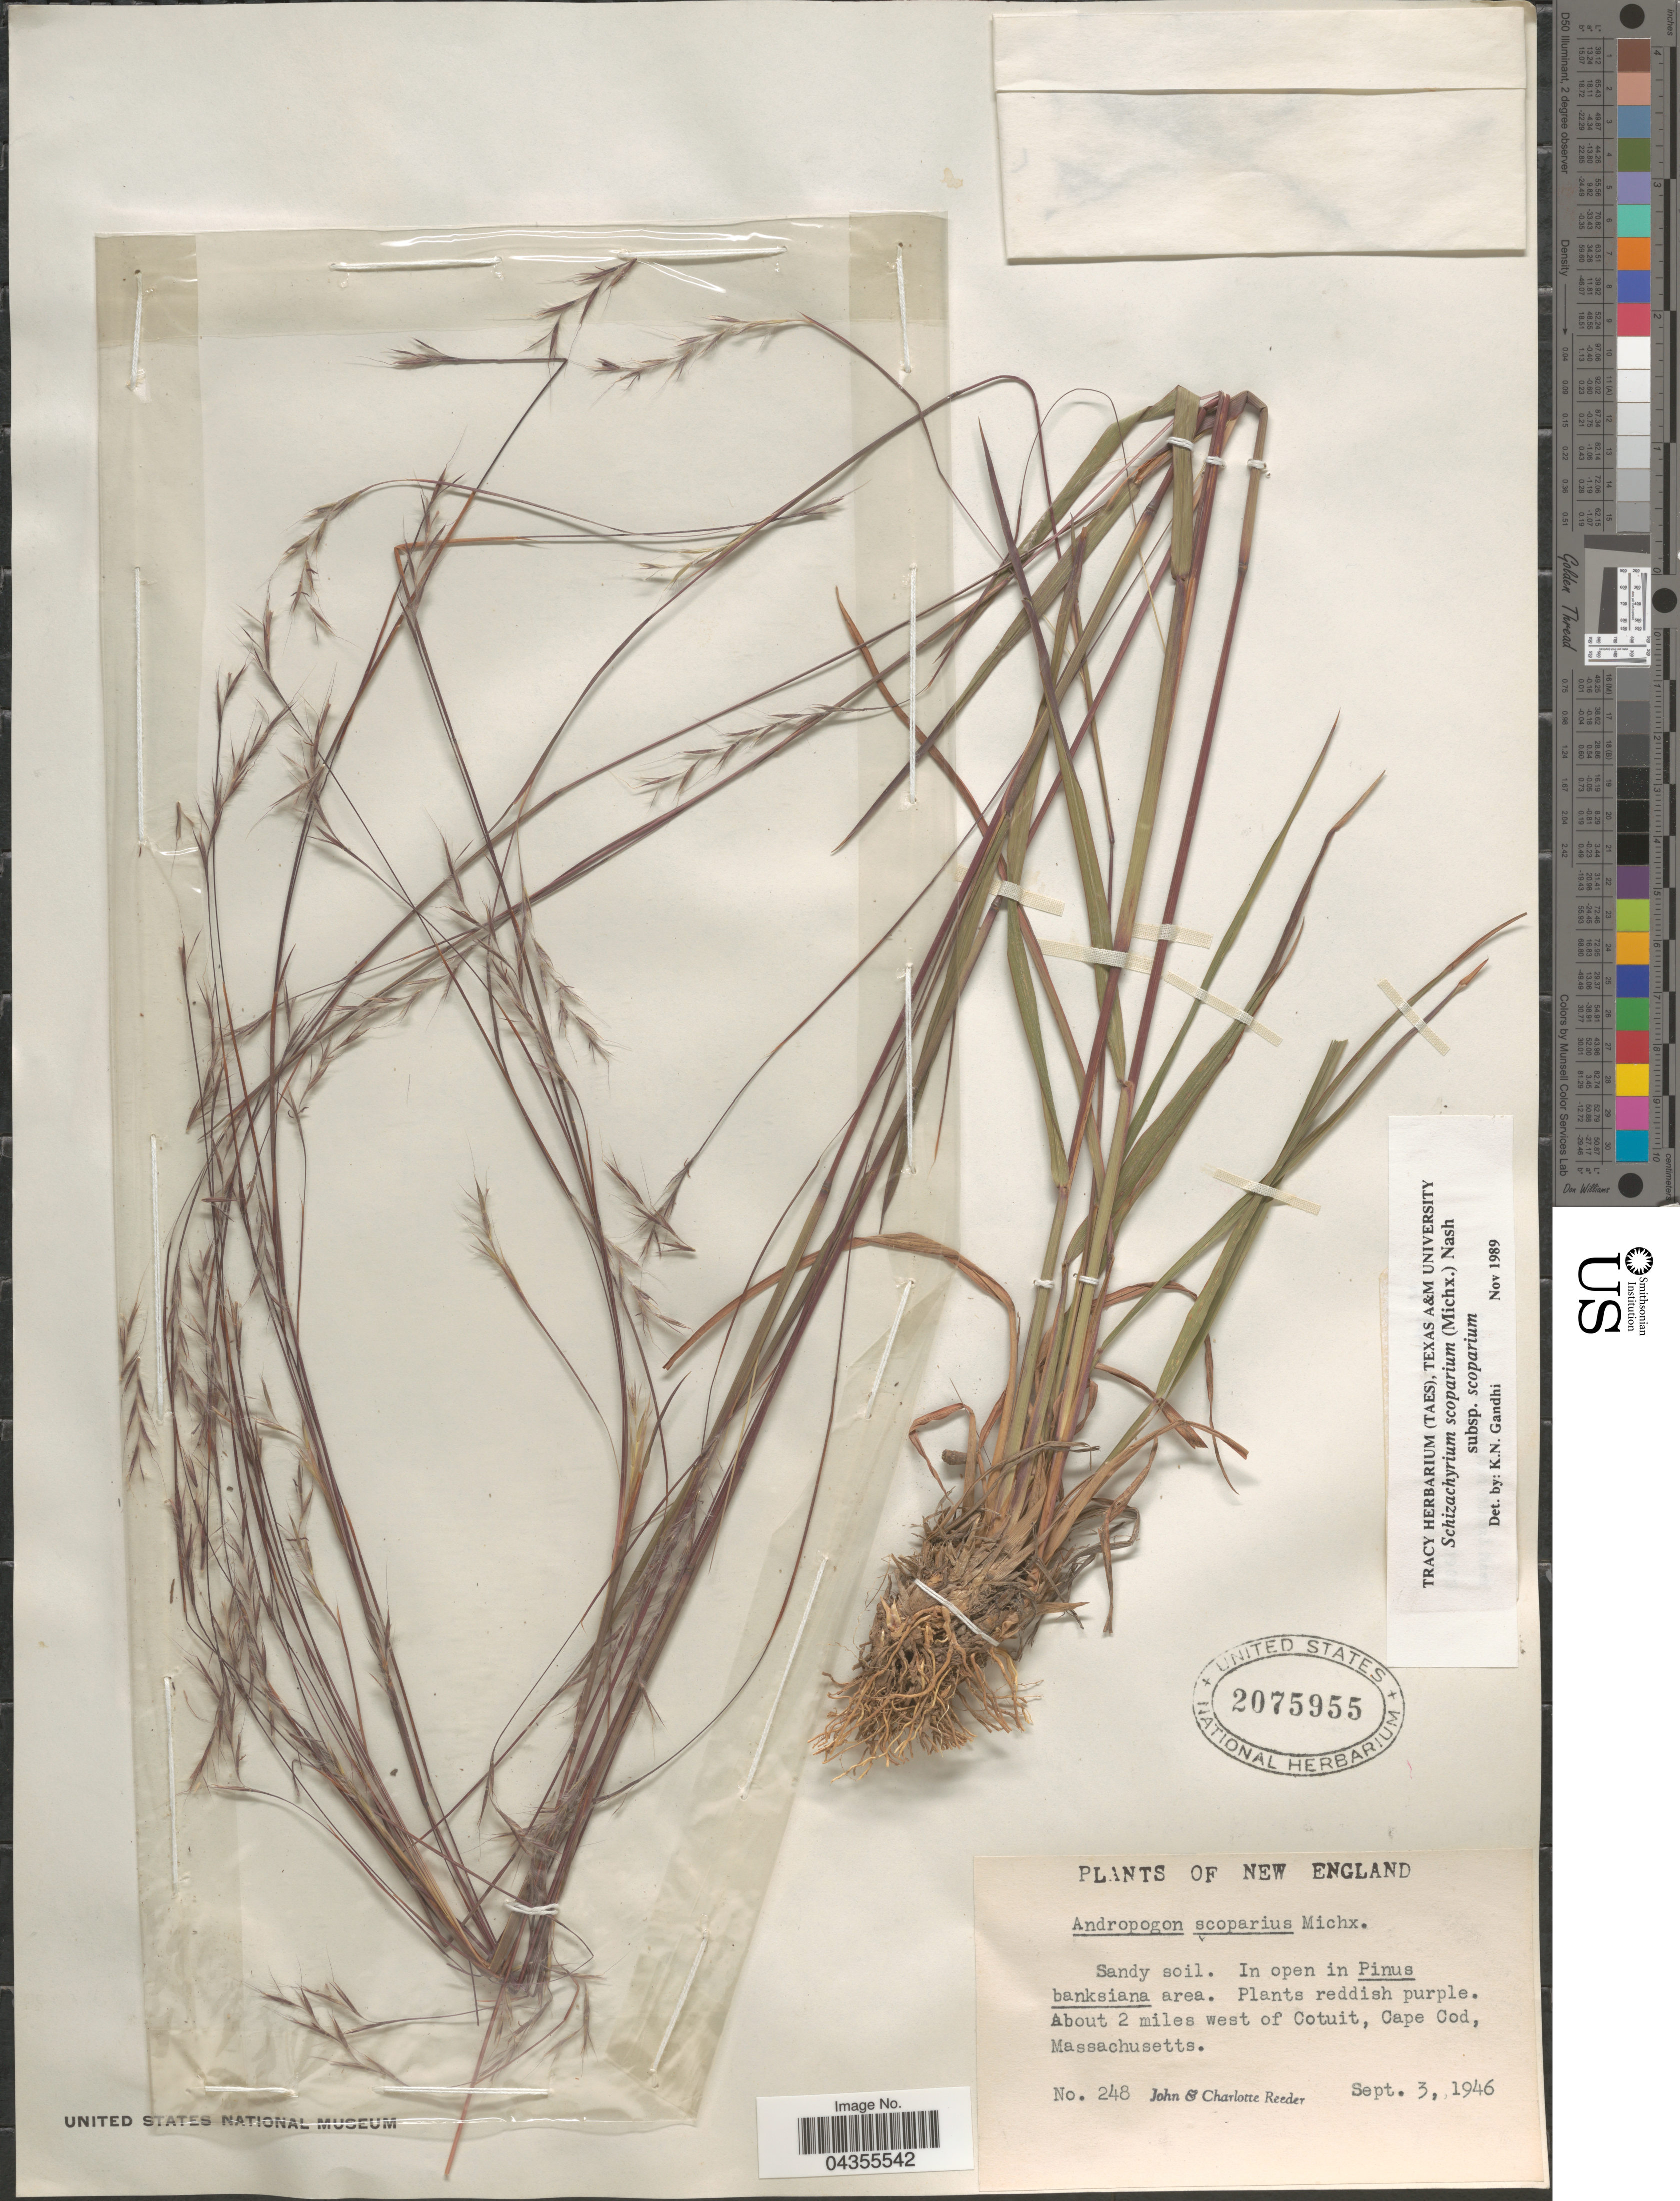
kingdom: Plantae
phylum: Tracheophyta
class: Liliopsida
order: Poales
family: Poaceae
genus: Schizachyrium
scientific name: Schizachyrium scoparium var. scoparium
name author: (Michx.) Nash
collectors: J. R. Reeder & C. G. Reeder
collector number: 248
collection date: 1946-09-03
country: United States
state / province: Massachusetts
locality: New England. About 2 miles west of Cotuit, Cape Cod.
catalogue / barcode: US 2075955